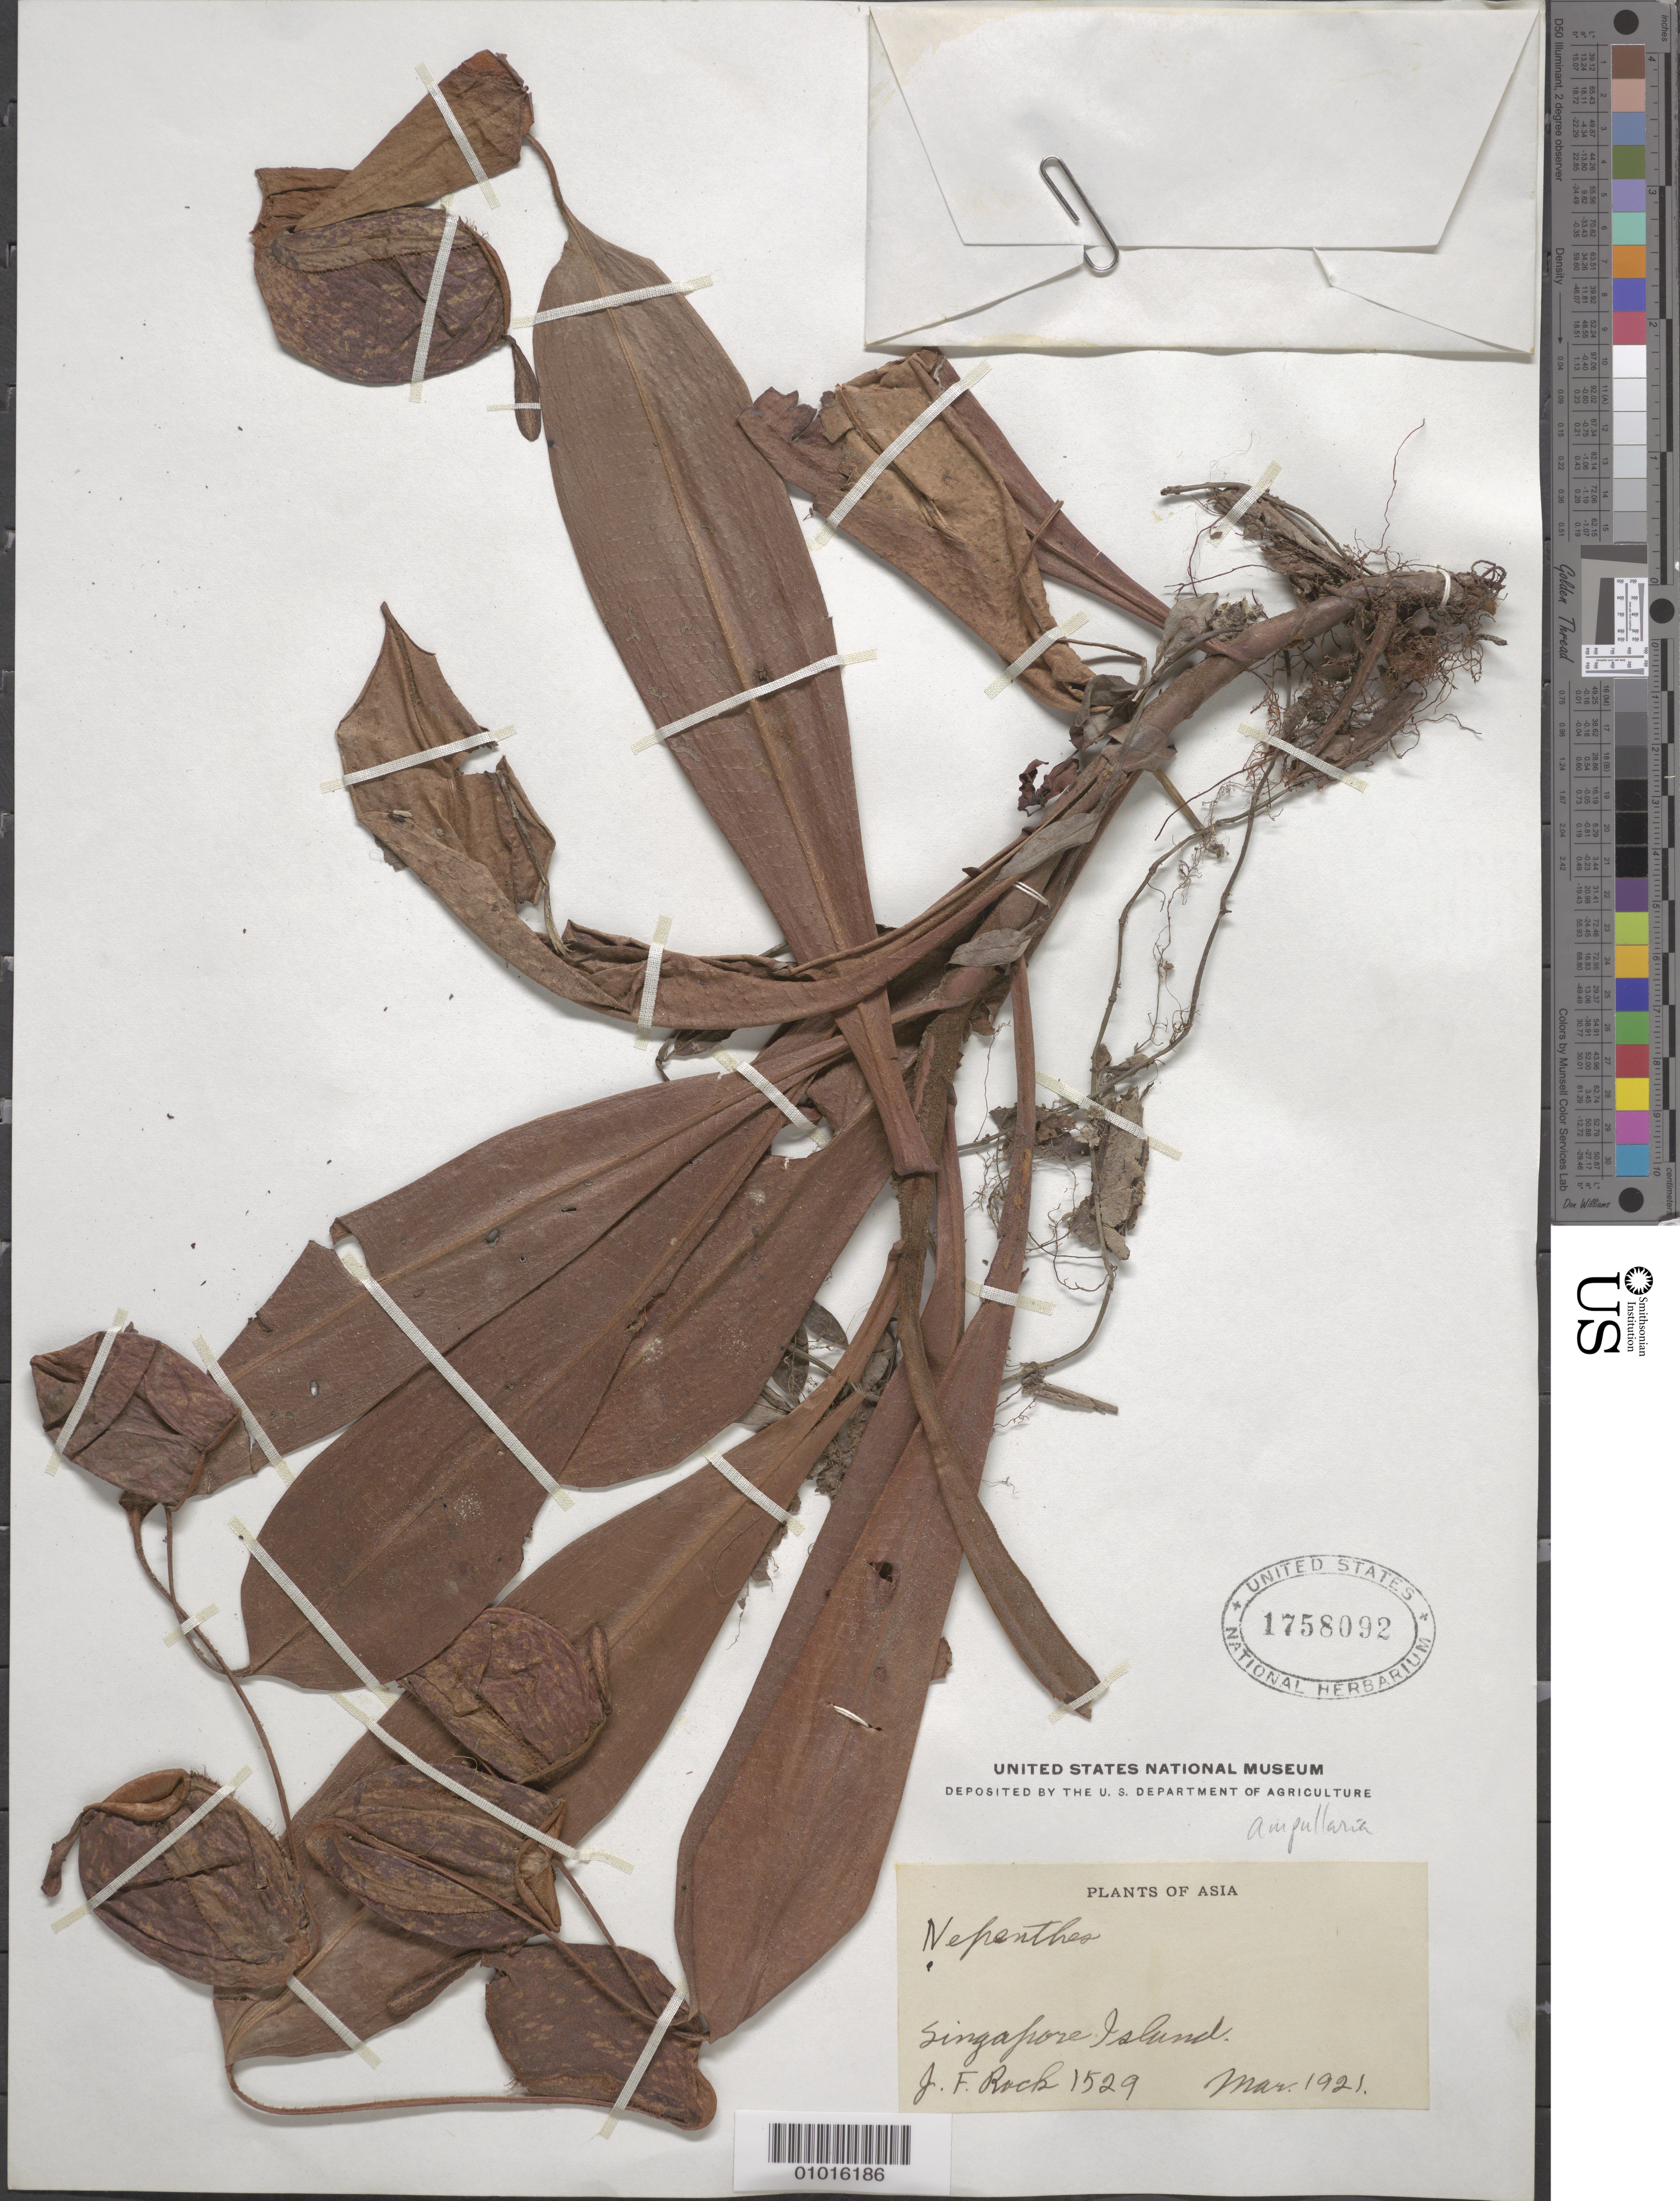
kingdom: Plantae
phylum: Tracheophyta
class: Magnoliopsida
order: Caryophyllales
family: Nepenthaceae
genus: Nepenthes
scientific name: Nepenthes ampullaria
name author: Jack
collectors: J. Rock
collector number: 1529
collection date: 1921-03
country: Singapore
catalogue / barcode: US 1758092